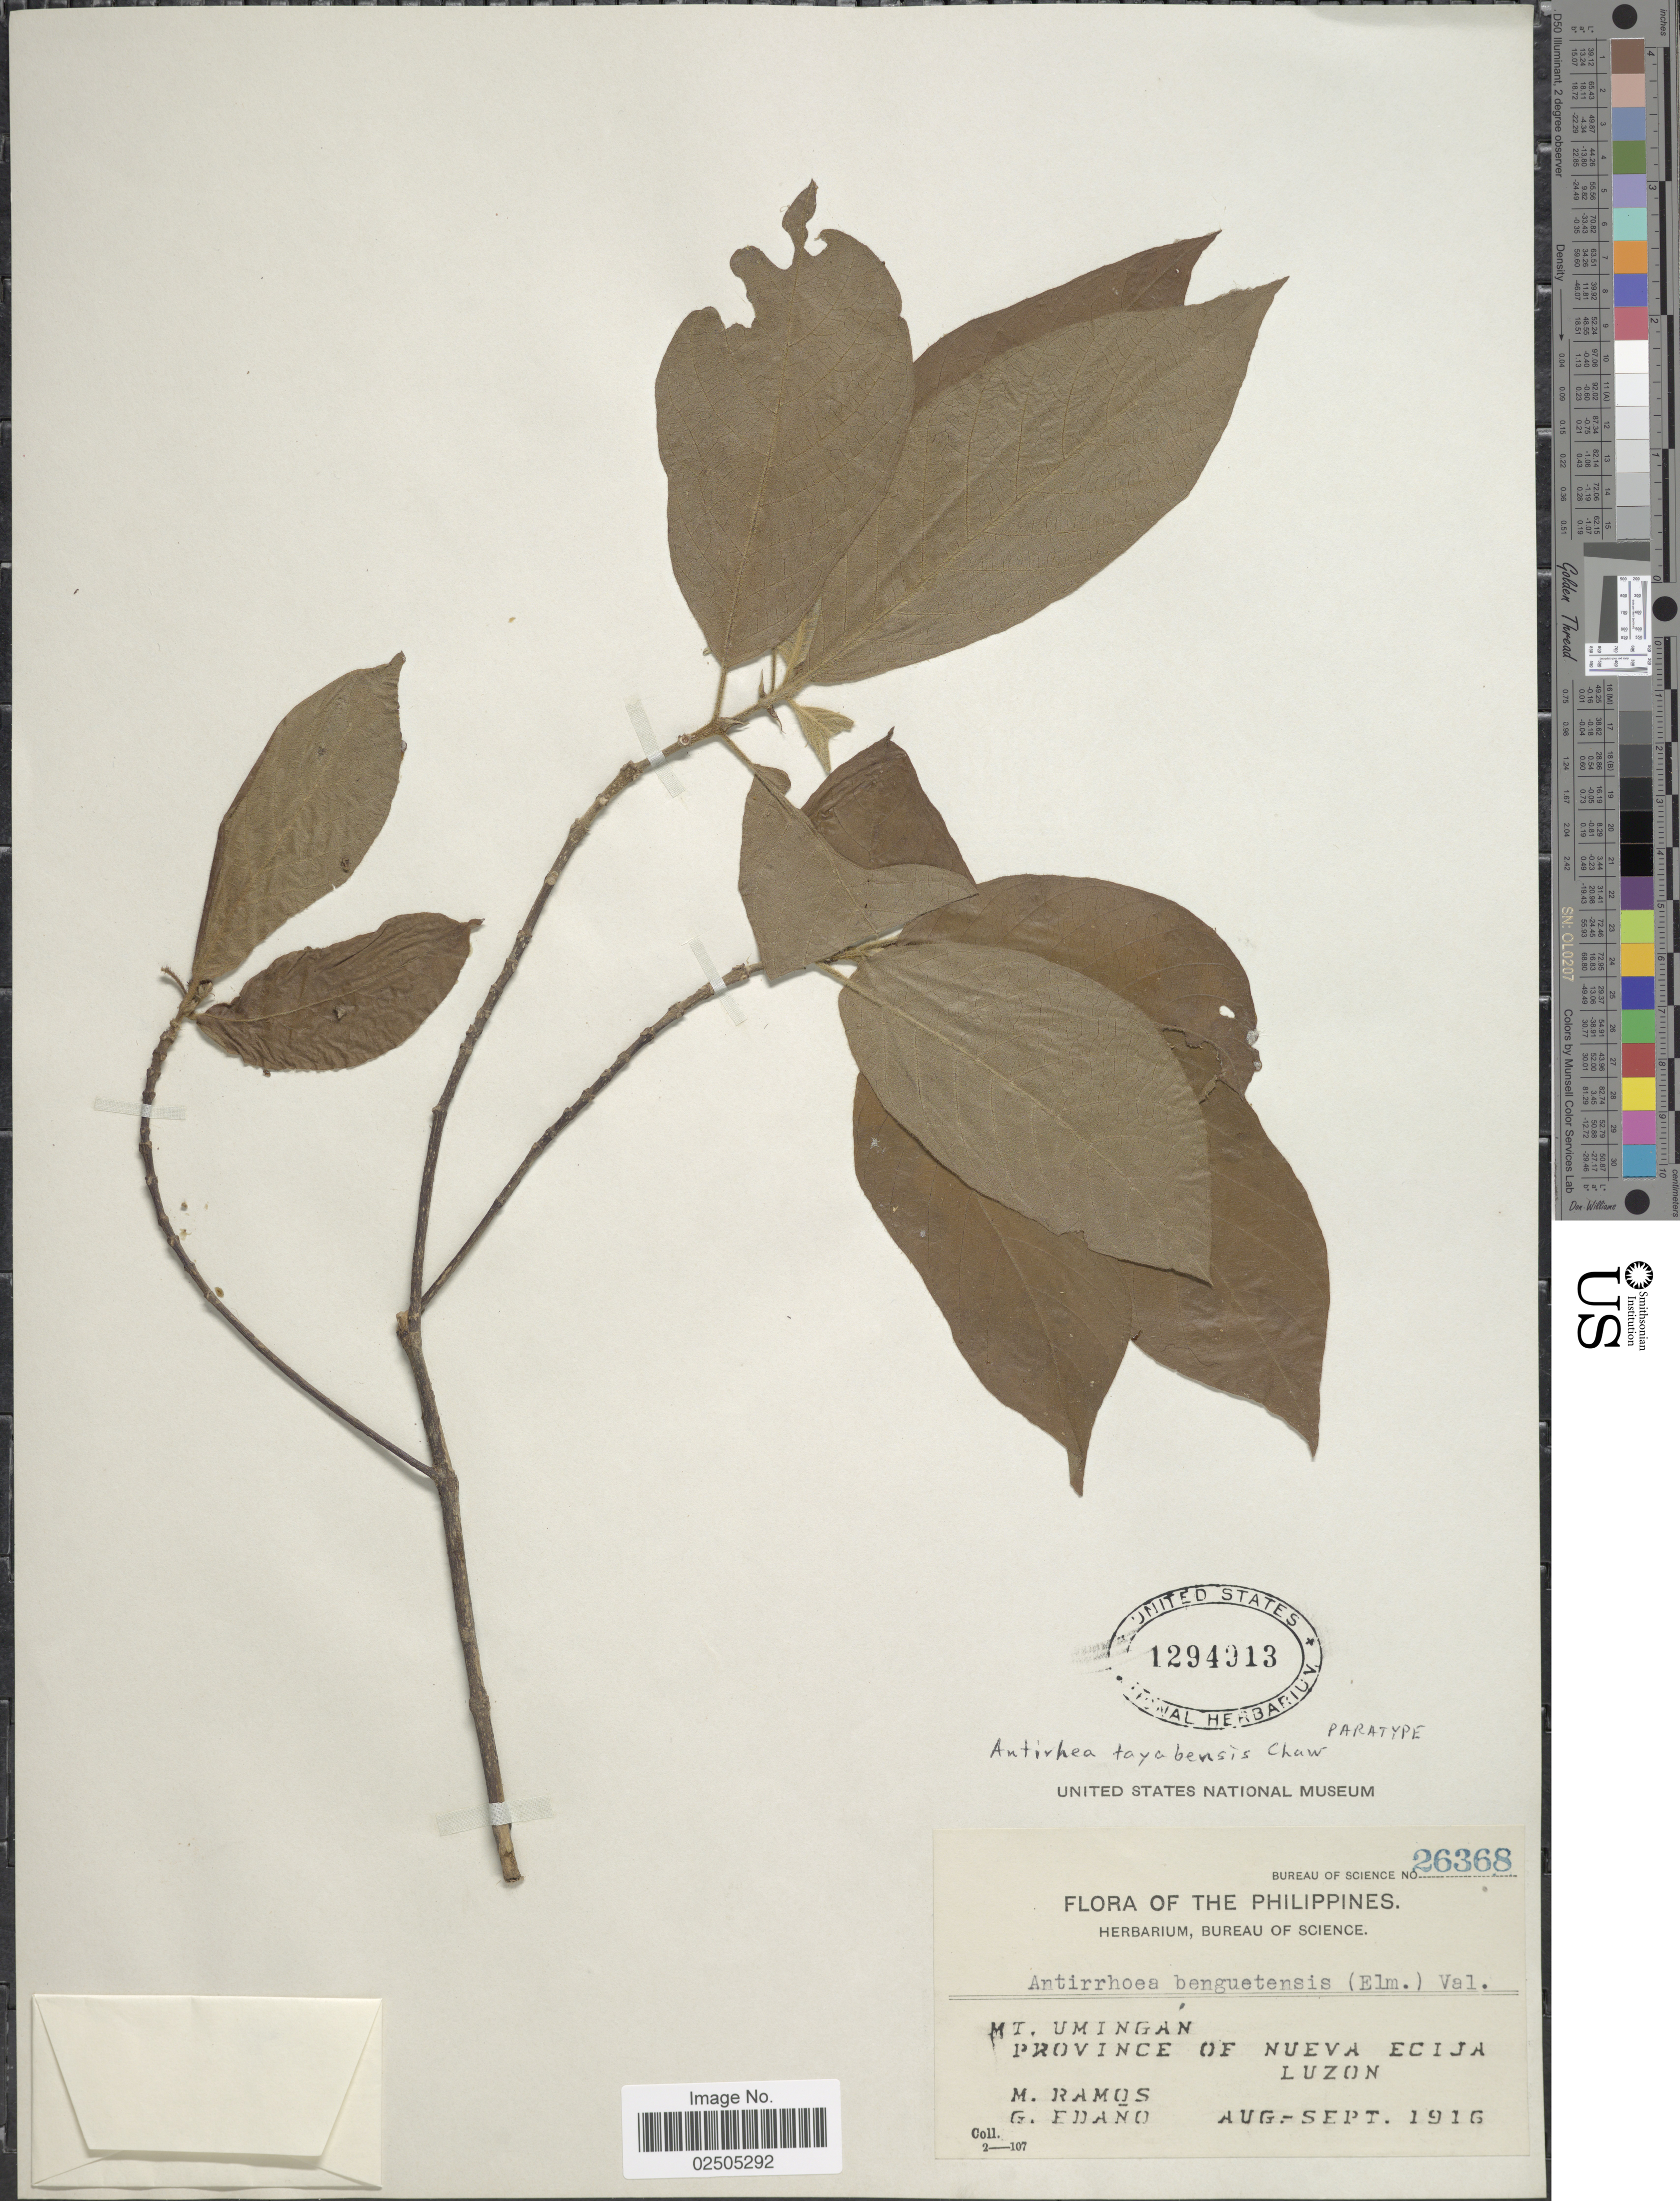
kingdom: Plantae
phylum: Tracheophyta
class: Magnoliopsida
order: Gentianales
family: Rubiaceae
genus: Antirhea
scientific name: Antirhea tayabensis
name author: Chaw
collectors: M. Ramos & G. Edaño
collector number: Bureau Of Science 26368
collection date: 1916-08/1916-09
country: Philippines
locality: Mt. Umingan, Province of Nueva Ecija, Luzon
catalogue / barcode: US 1294913